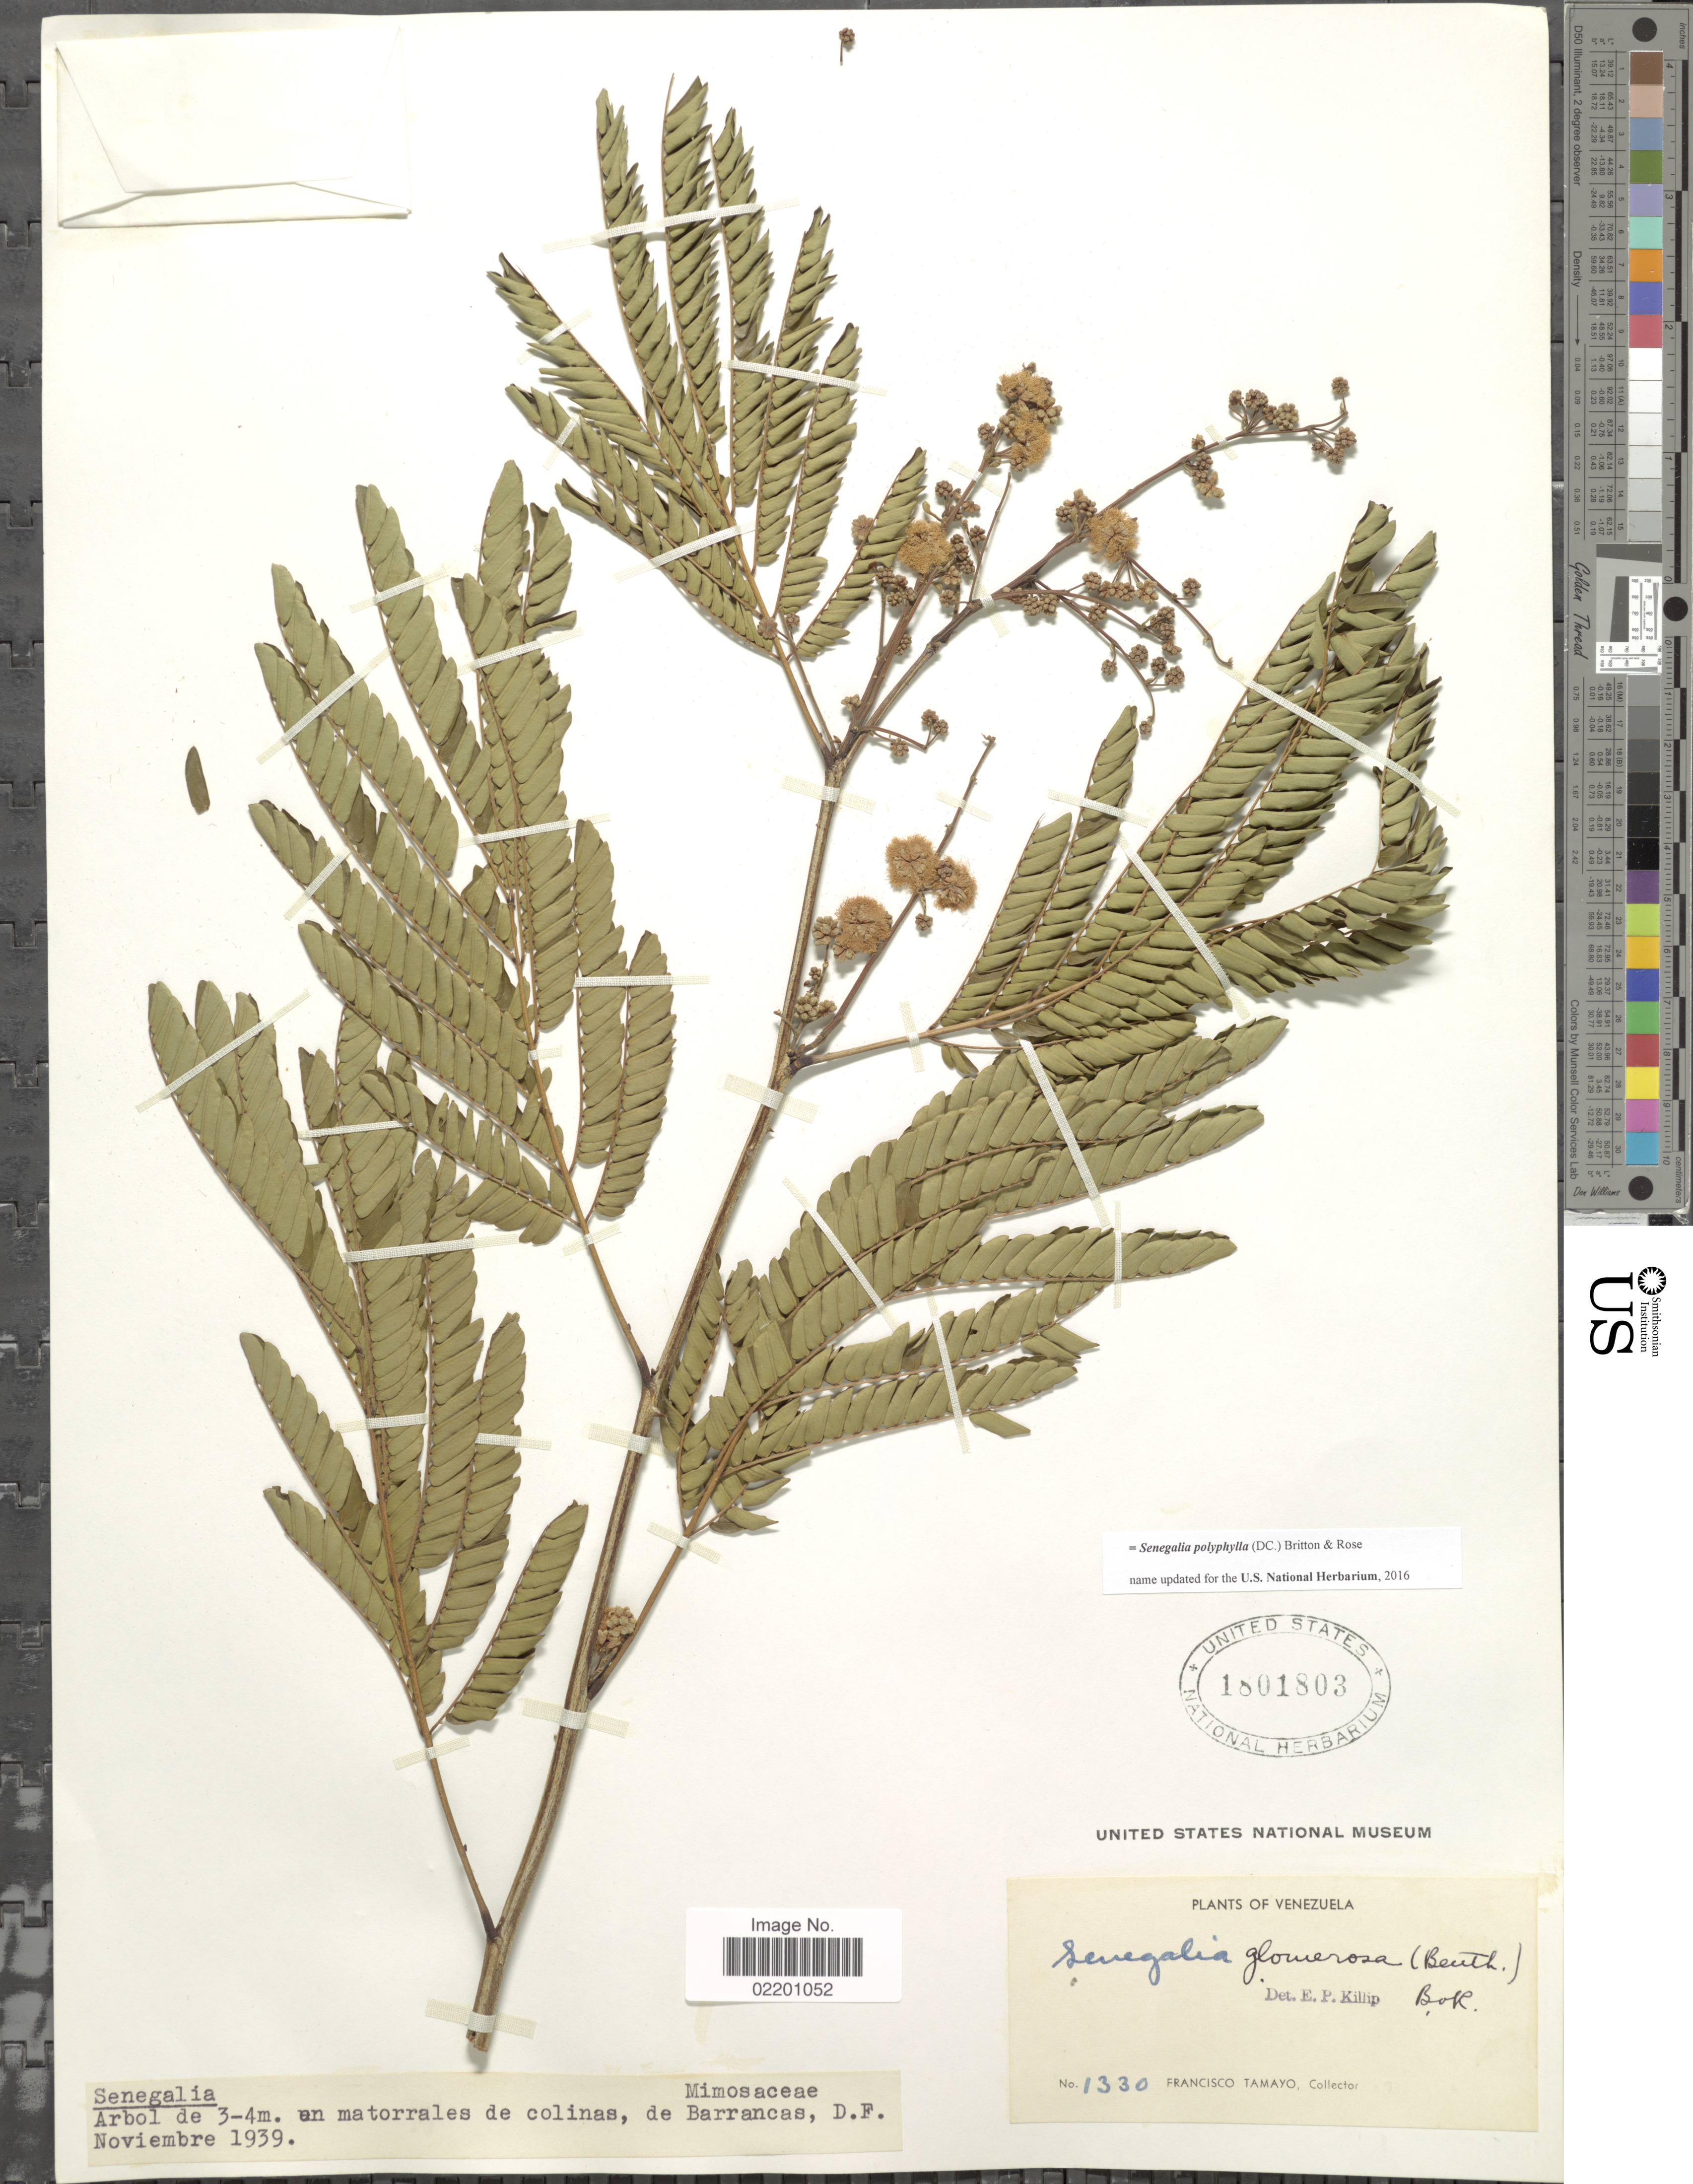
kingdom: Plantae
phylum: Tracheophyta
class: Magnoliopsida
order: Fabales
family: Fabaceae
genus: Senegalia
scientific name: Senegalia polyphylla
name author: (DC.) Britton & Rose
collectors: F. Tamayo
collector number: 1330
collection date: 1939-11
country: Venezuela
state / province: Distrito Federal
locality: Un matorrales de colinas, de Barrancas, D. F.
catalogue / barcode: US 1801803